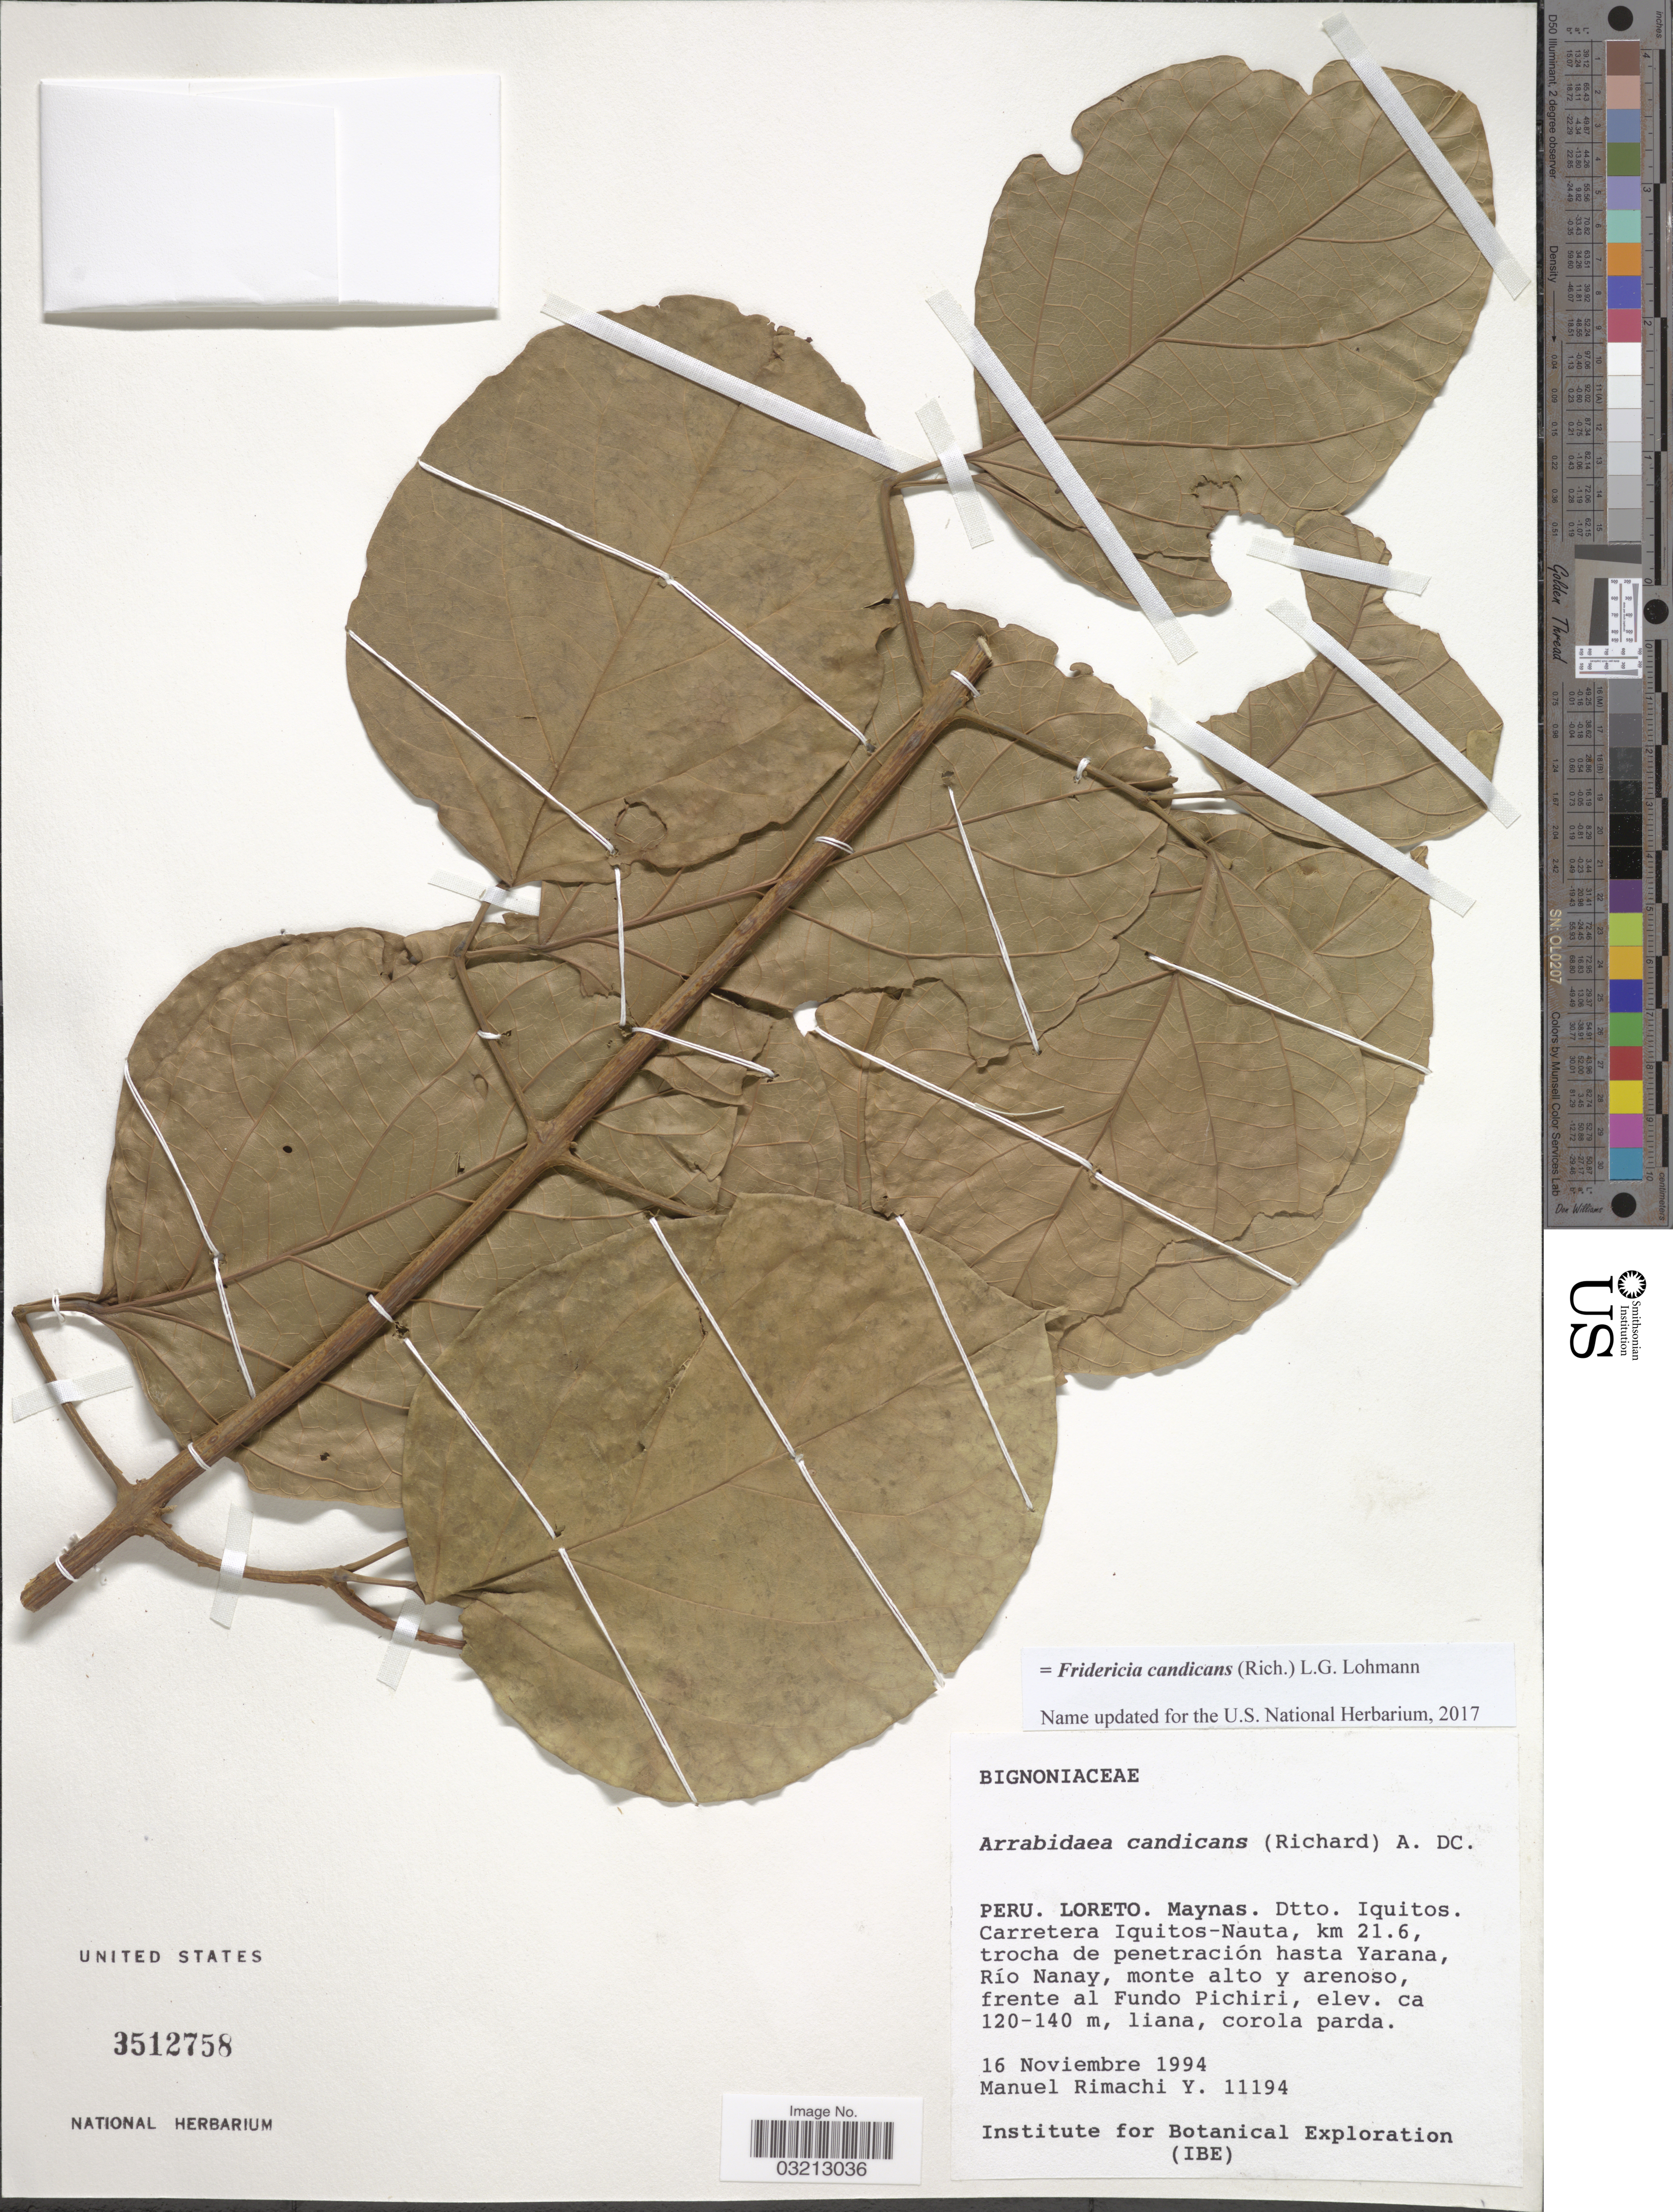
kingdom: Plantae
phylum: Tracheophyta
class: Magnoliopsida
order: Lamiales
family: Bignoniaceae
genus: Fridericia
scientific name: Fridericia candicans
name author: (Rich.) L.G. Lohmann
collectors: M. Rimachi Y.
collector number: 11194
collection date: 1994-11-16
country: Peru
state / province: Loreto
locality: Maynas. Dtto. Iquitos. Carretera Iquitos-Nauta, km 21.6, trocha de penetración hasta Yarana, Río Nanay, monte alto y arenoso, frente al Fundo Pichiri.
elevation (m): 120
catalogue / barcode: US 3512758